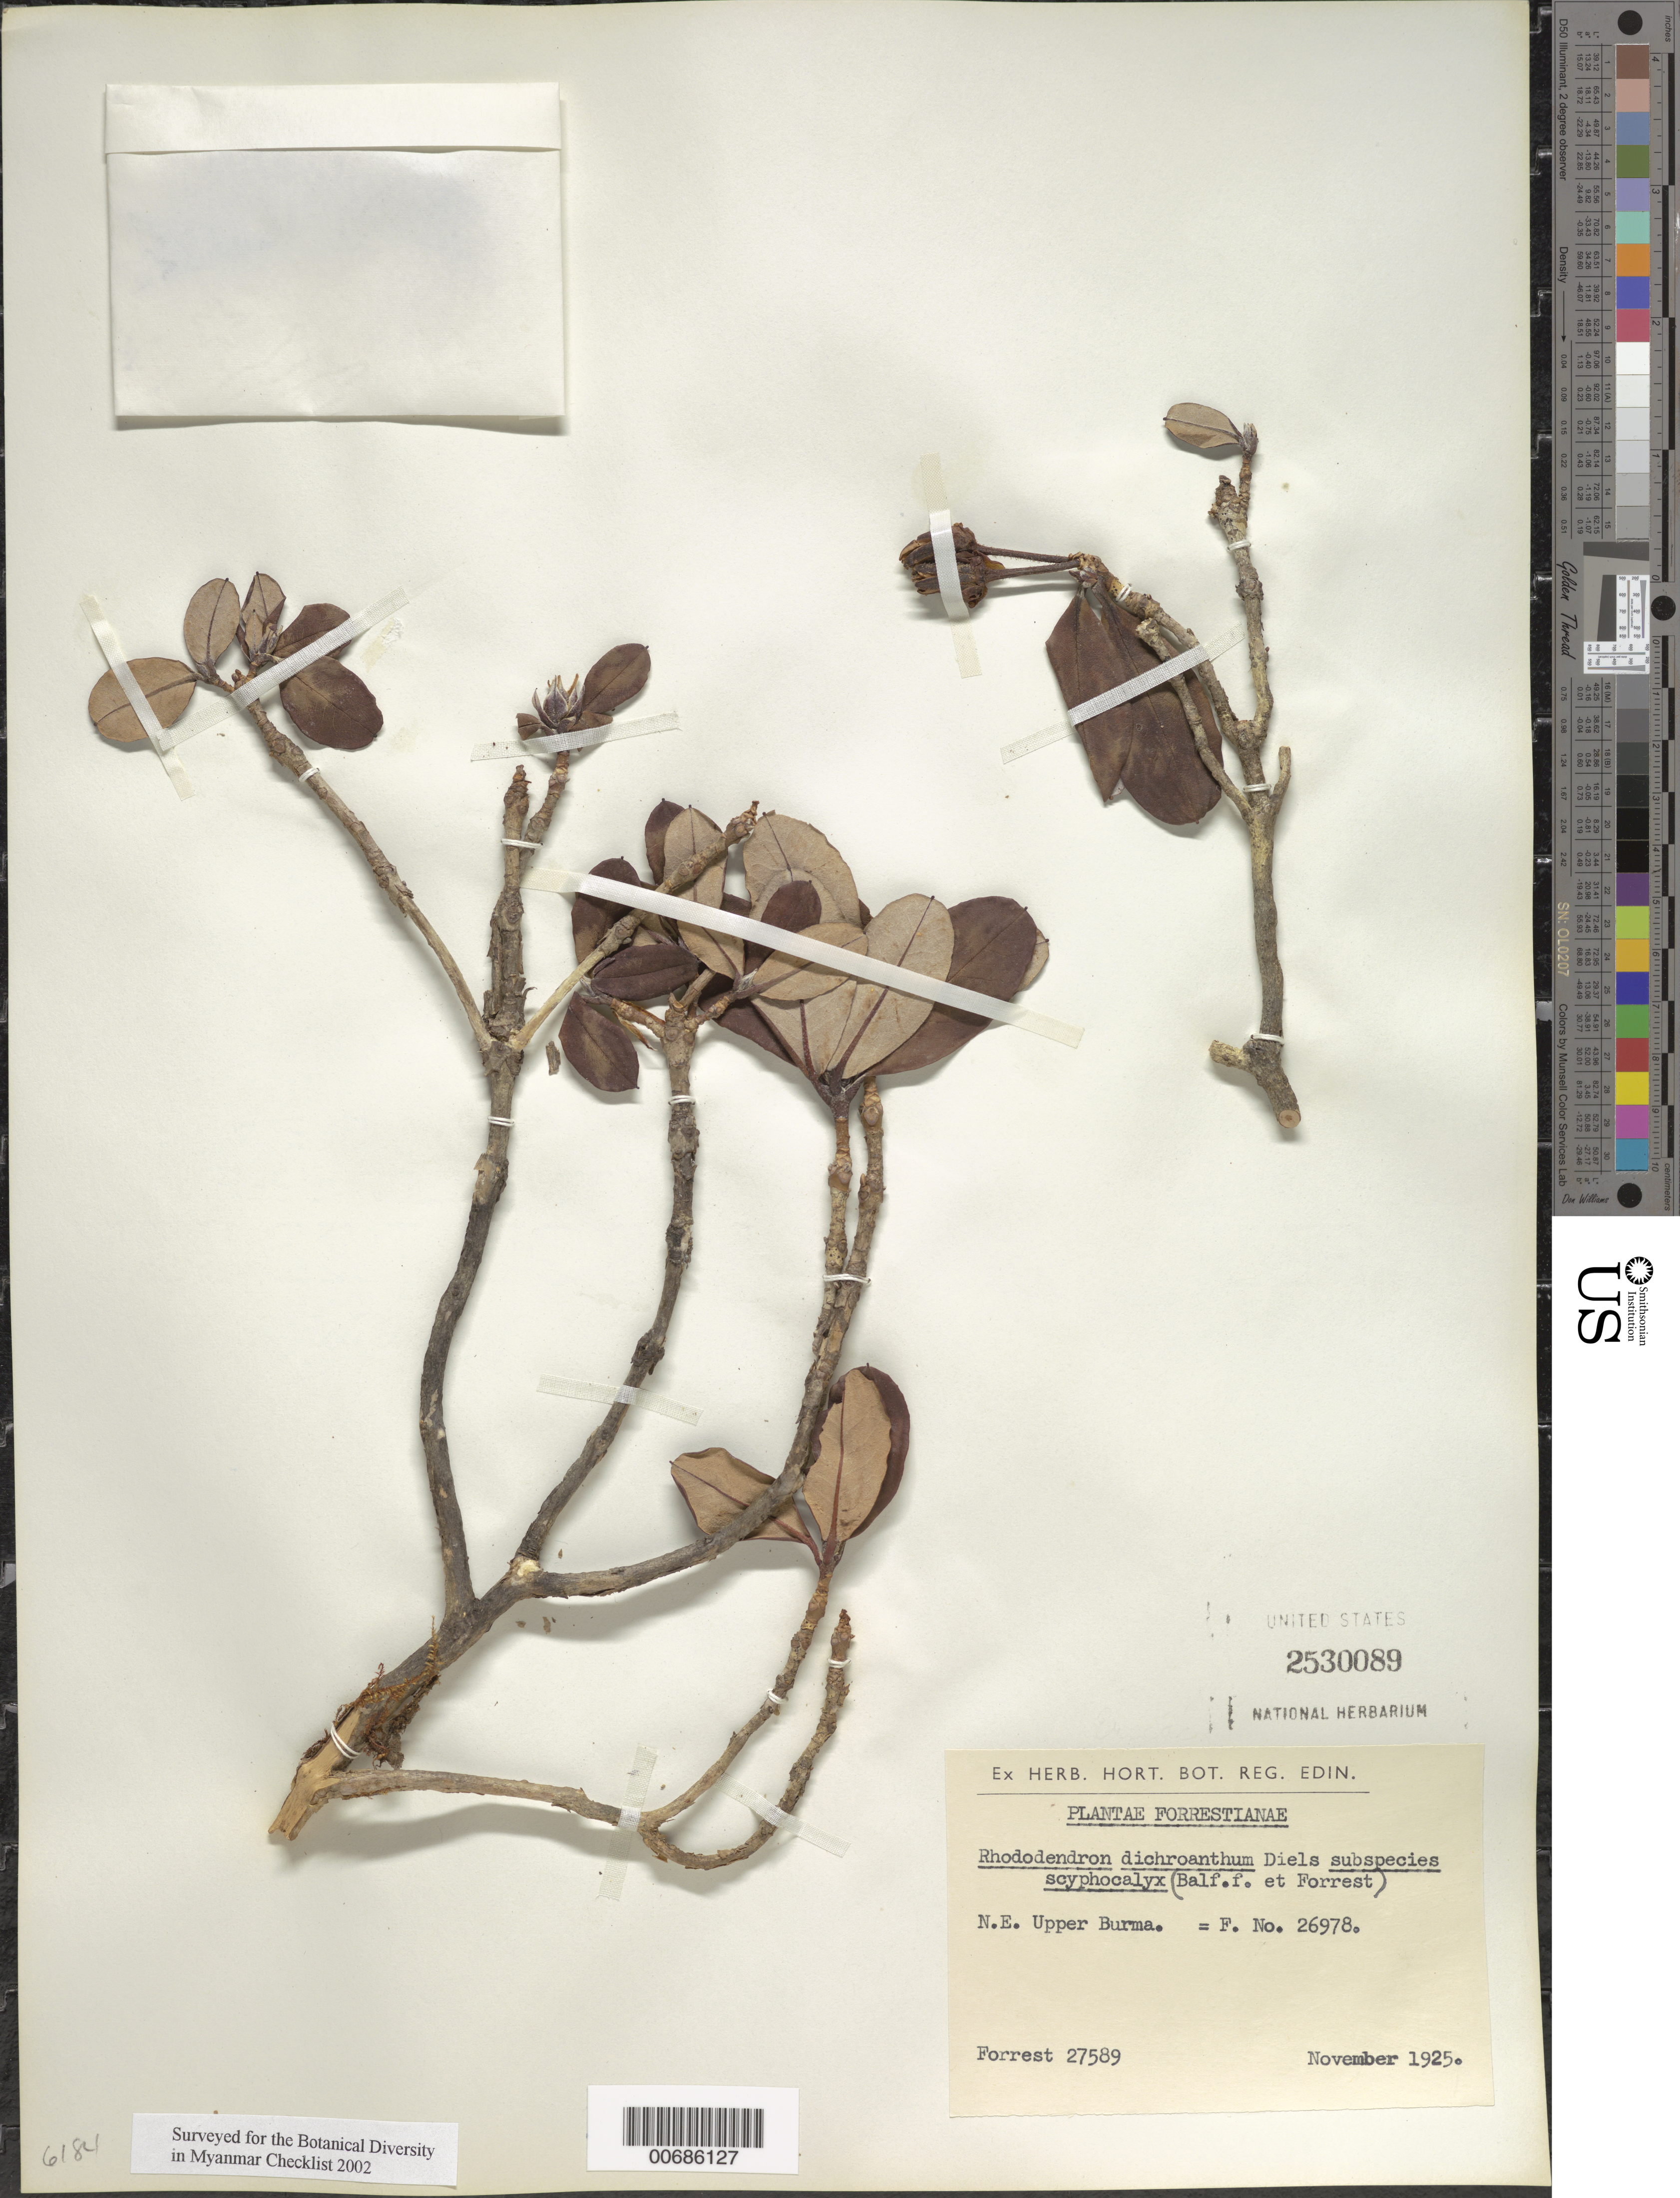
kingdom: Plantae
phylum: Tracheophyta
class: Magnoliopsida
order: Ericales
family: Ericaceae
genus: Rhododendron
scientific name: Rhododendron dichroanthum subsp. scyphocalyx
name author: (Balf. f. & Forrest) Cowan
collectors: G. Forrest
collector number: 27589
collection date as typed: Nov 1925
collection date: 1925-11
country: Myanmar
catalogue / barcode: US 2530089